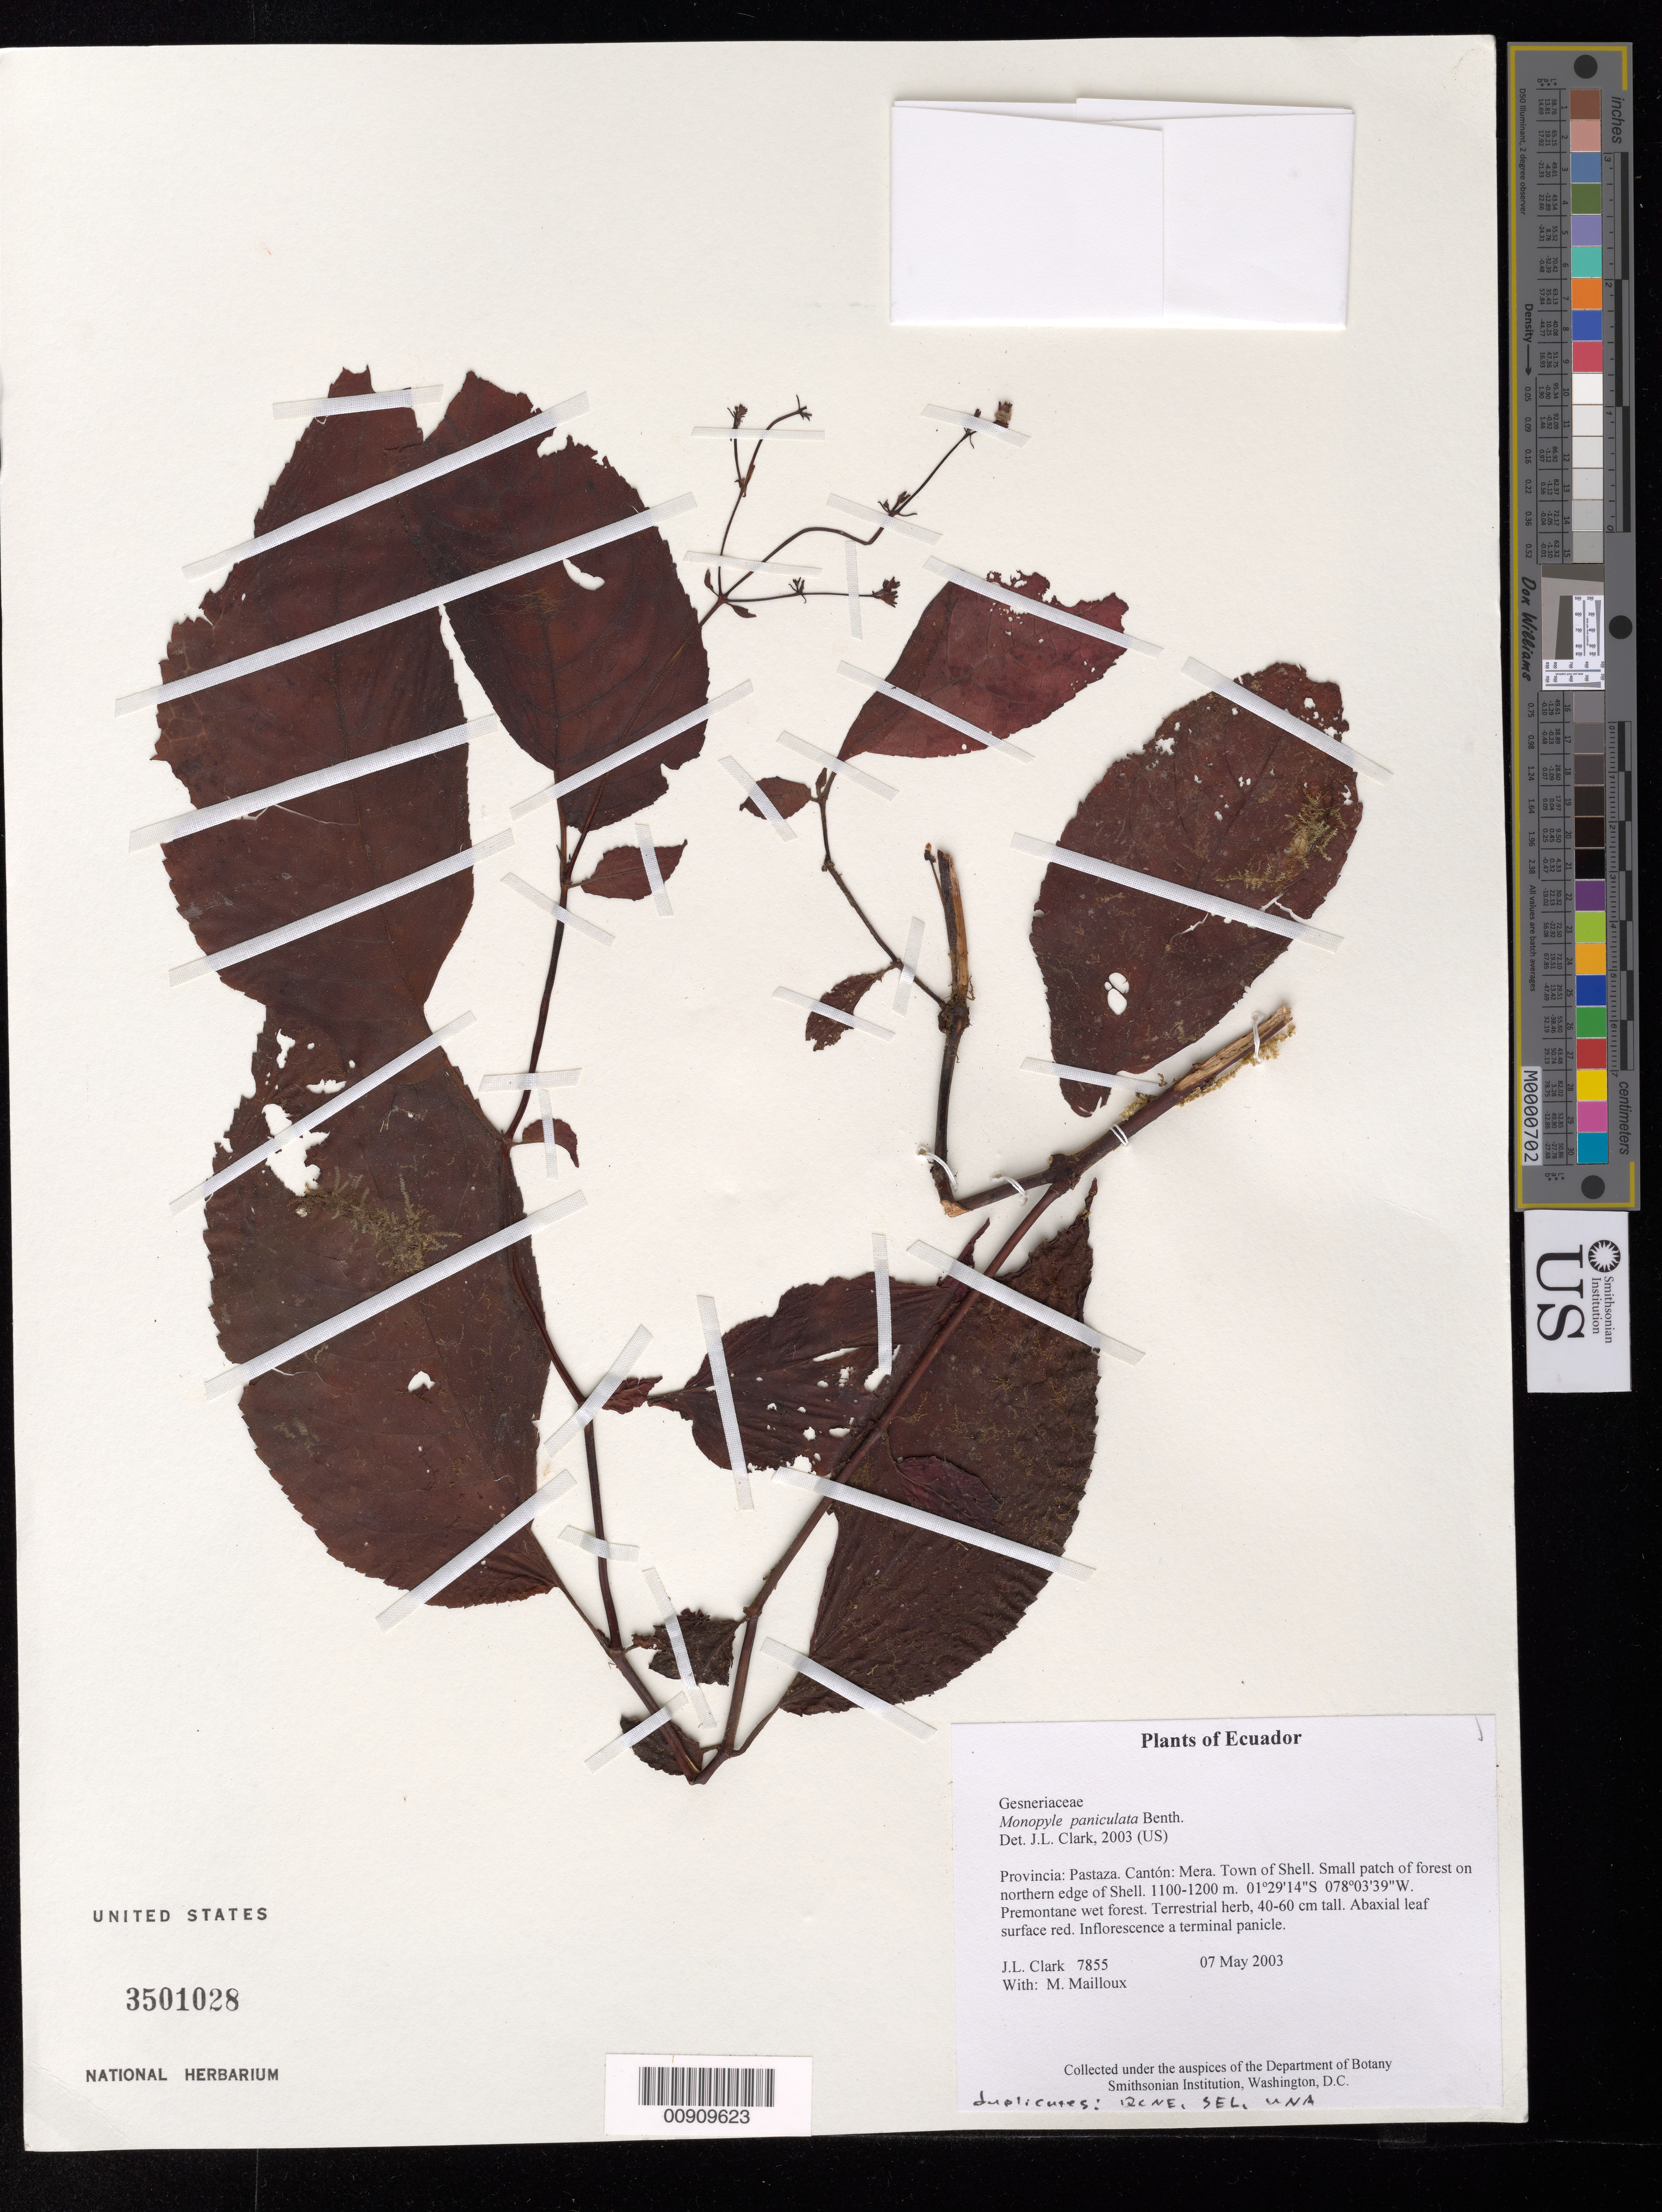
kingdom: Plantae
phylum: Tracheophyta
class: Magnoliopsida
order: Lamiales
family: Gesneriaceae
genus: Monopyle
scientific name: Monopyle paniculata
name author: Benth.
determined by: Clark, J. L., (SEL), The Marie Selby Botanical Garden (UNITED STATES)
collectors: J. L. Clark & M. Mailloux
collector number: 7855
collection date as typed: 07 May 2003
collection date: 2003-05-07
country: Ecuador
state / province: Pastaza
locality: Mera. Town of Shell. Small patch of forest on northern edge of Shell.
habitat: Premontane wet forest.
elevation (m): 1100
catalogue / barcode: US 3501028